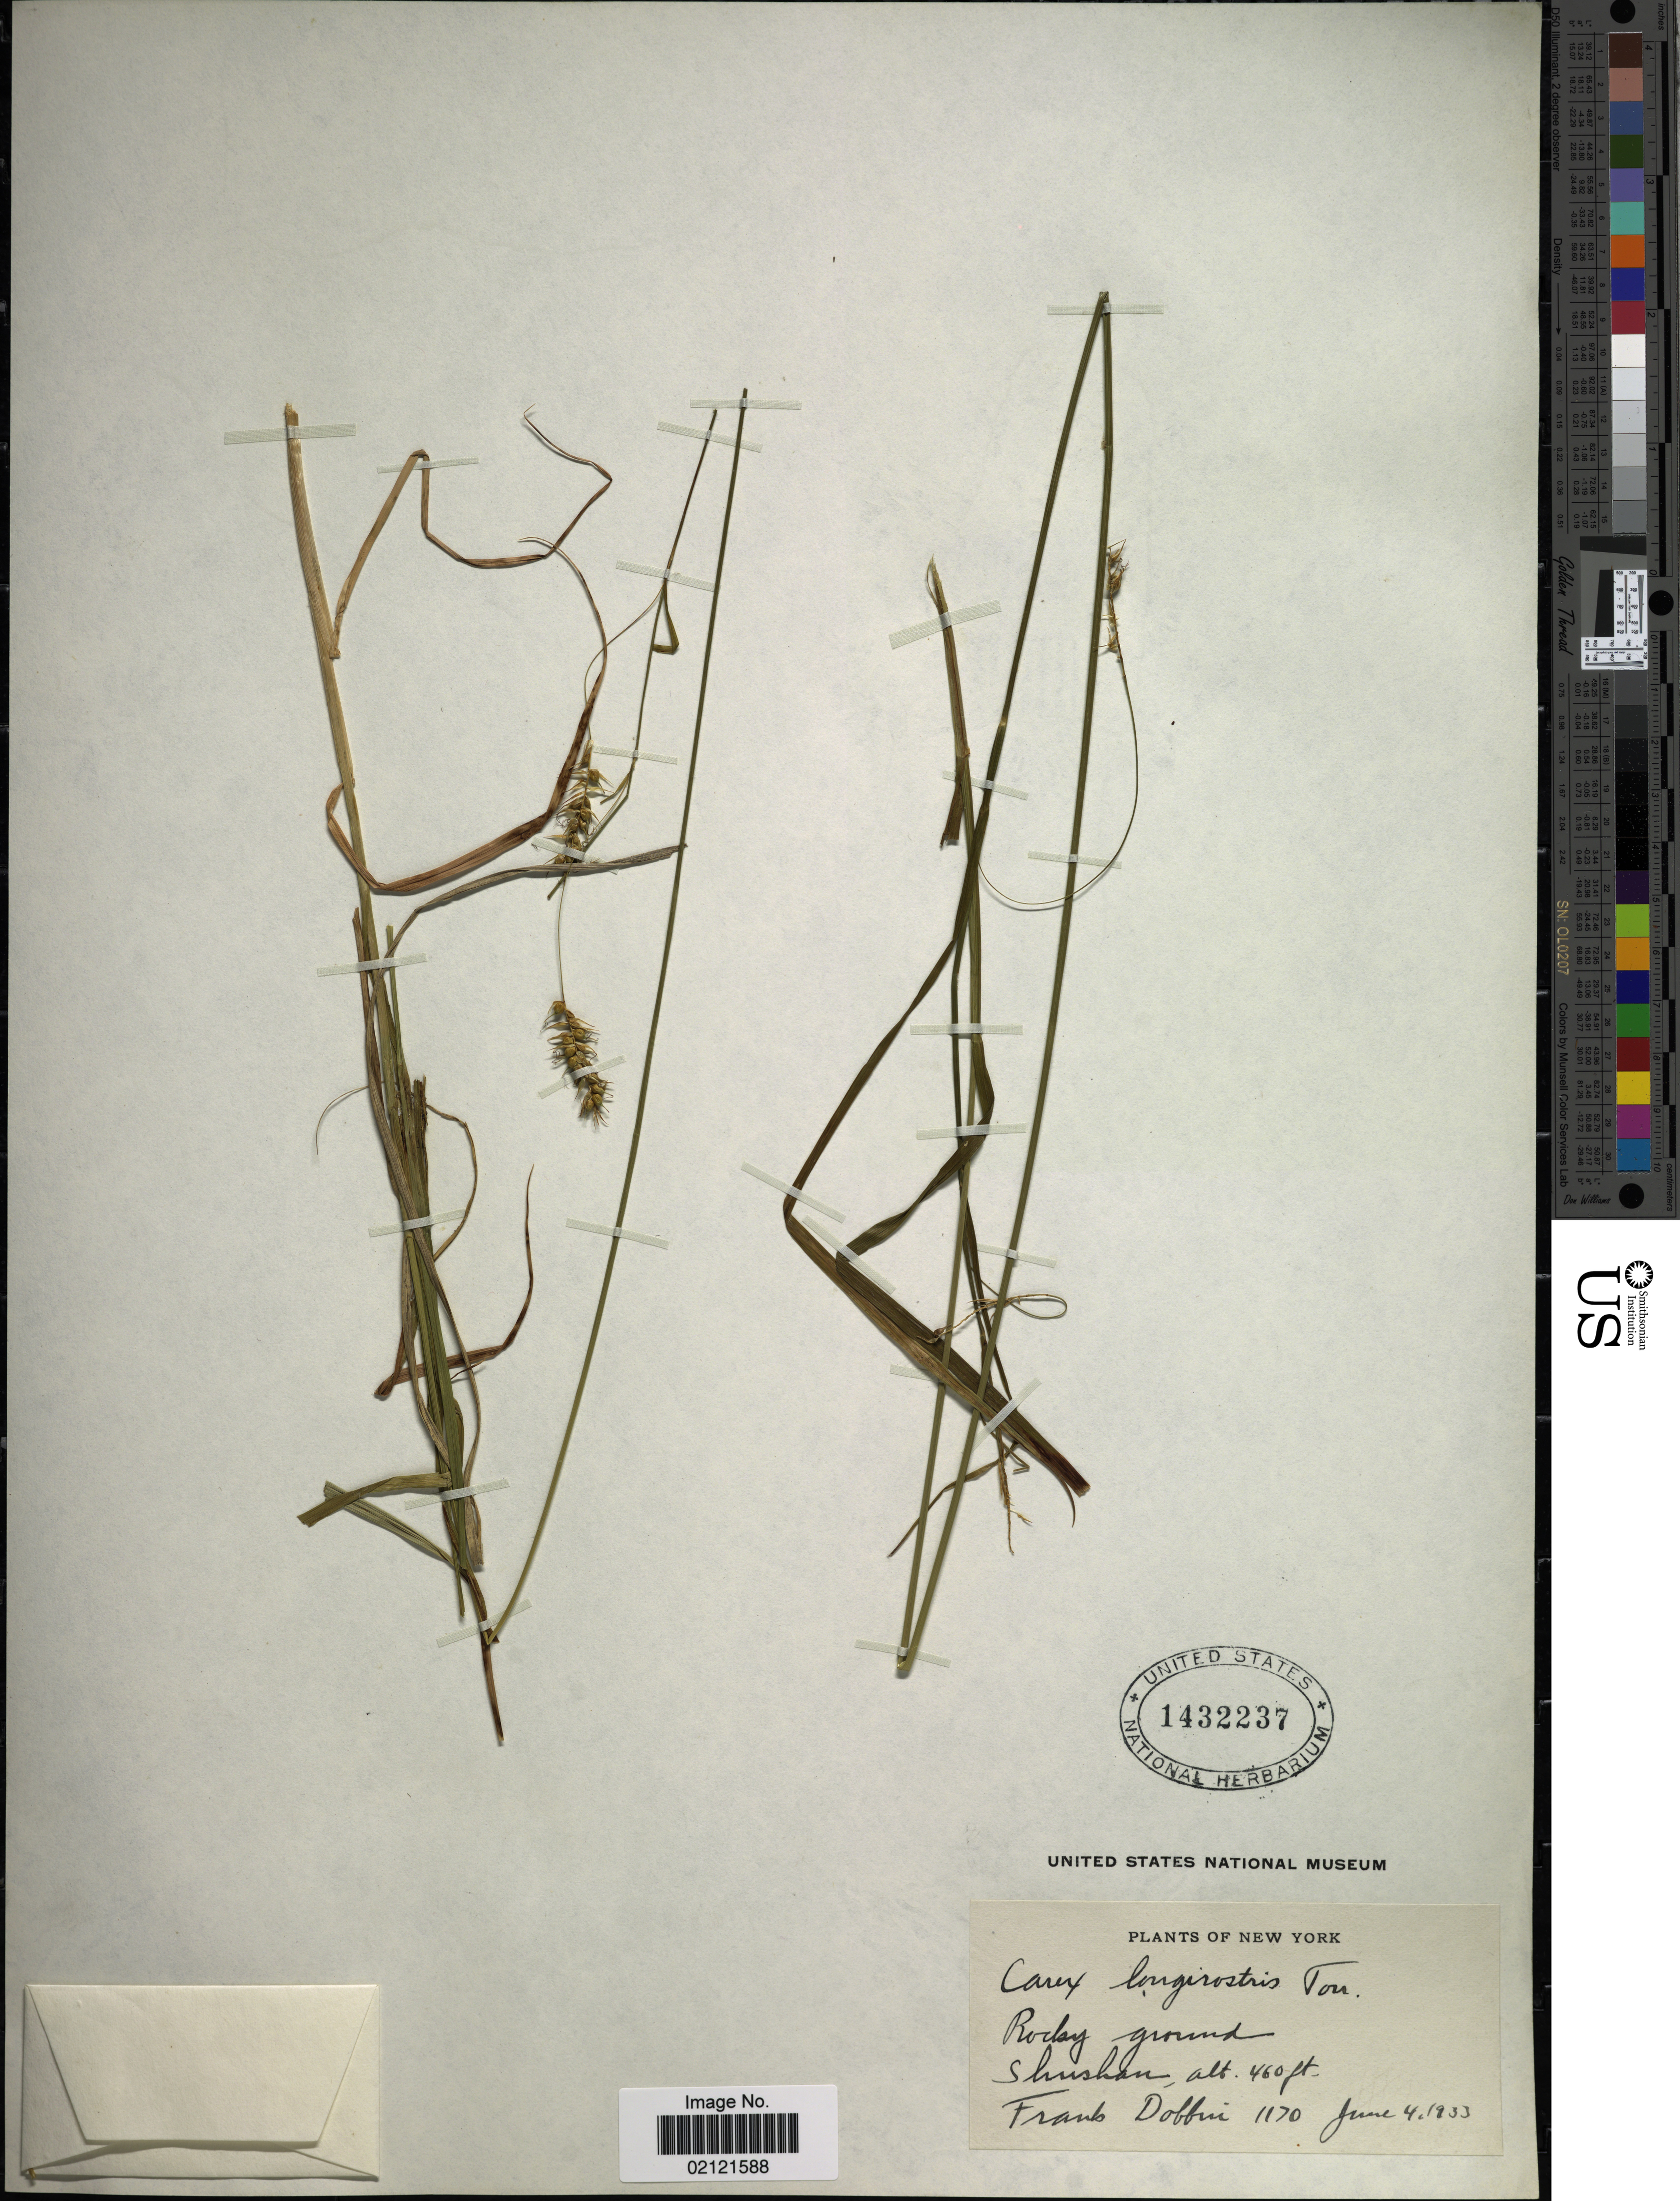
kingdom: Plantae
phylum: Tracheophyta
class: Liliopsida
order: Poales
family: Cyperaceae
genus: Carex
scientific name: Carex sprengelii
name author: Dewey ex Spreng.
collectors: F. Dobbin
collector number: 1170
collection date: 1933-06-04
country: United States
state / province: New York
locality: Shushan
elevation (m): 140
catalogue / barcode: US 1432237